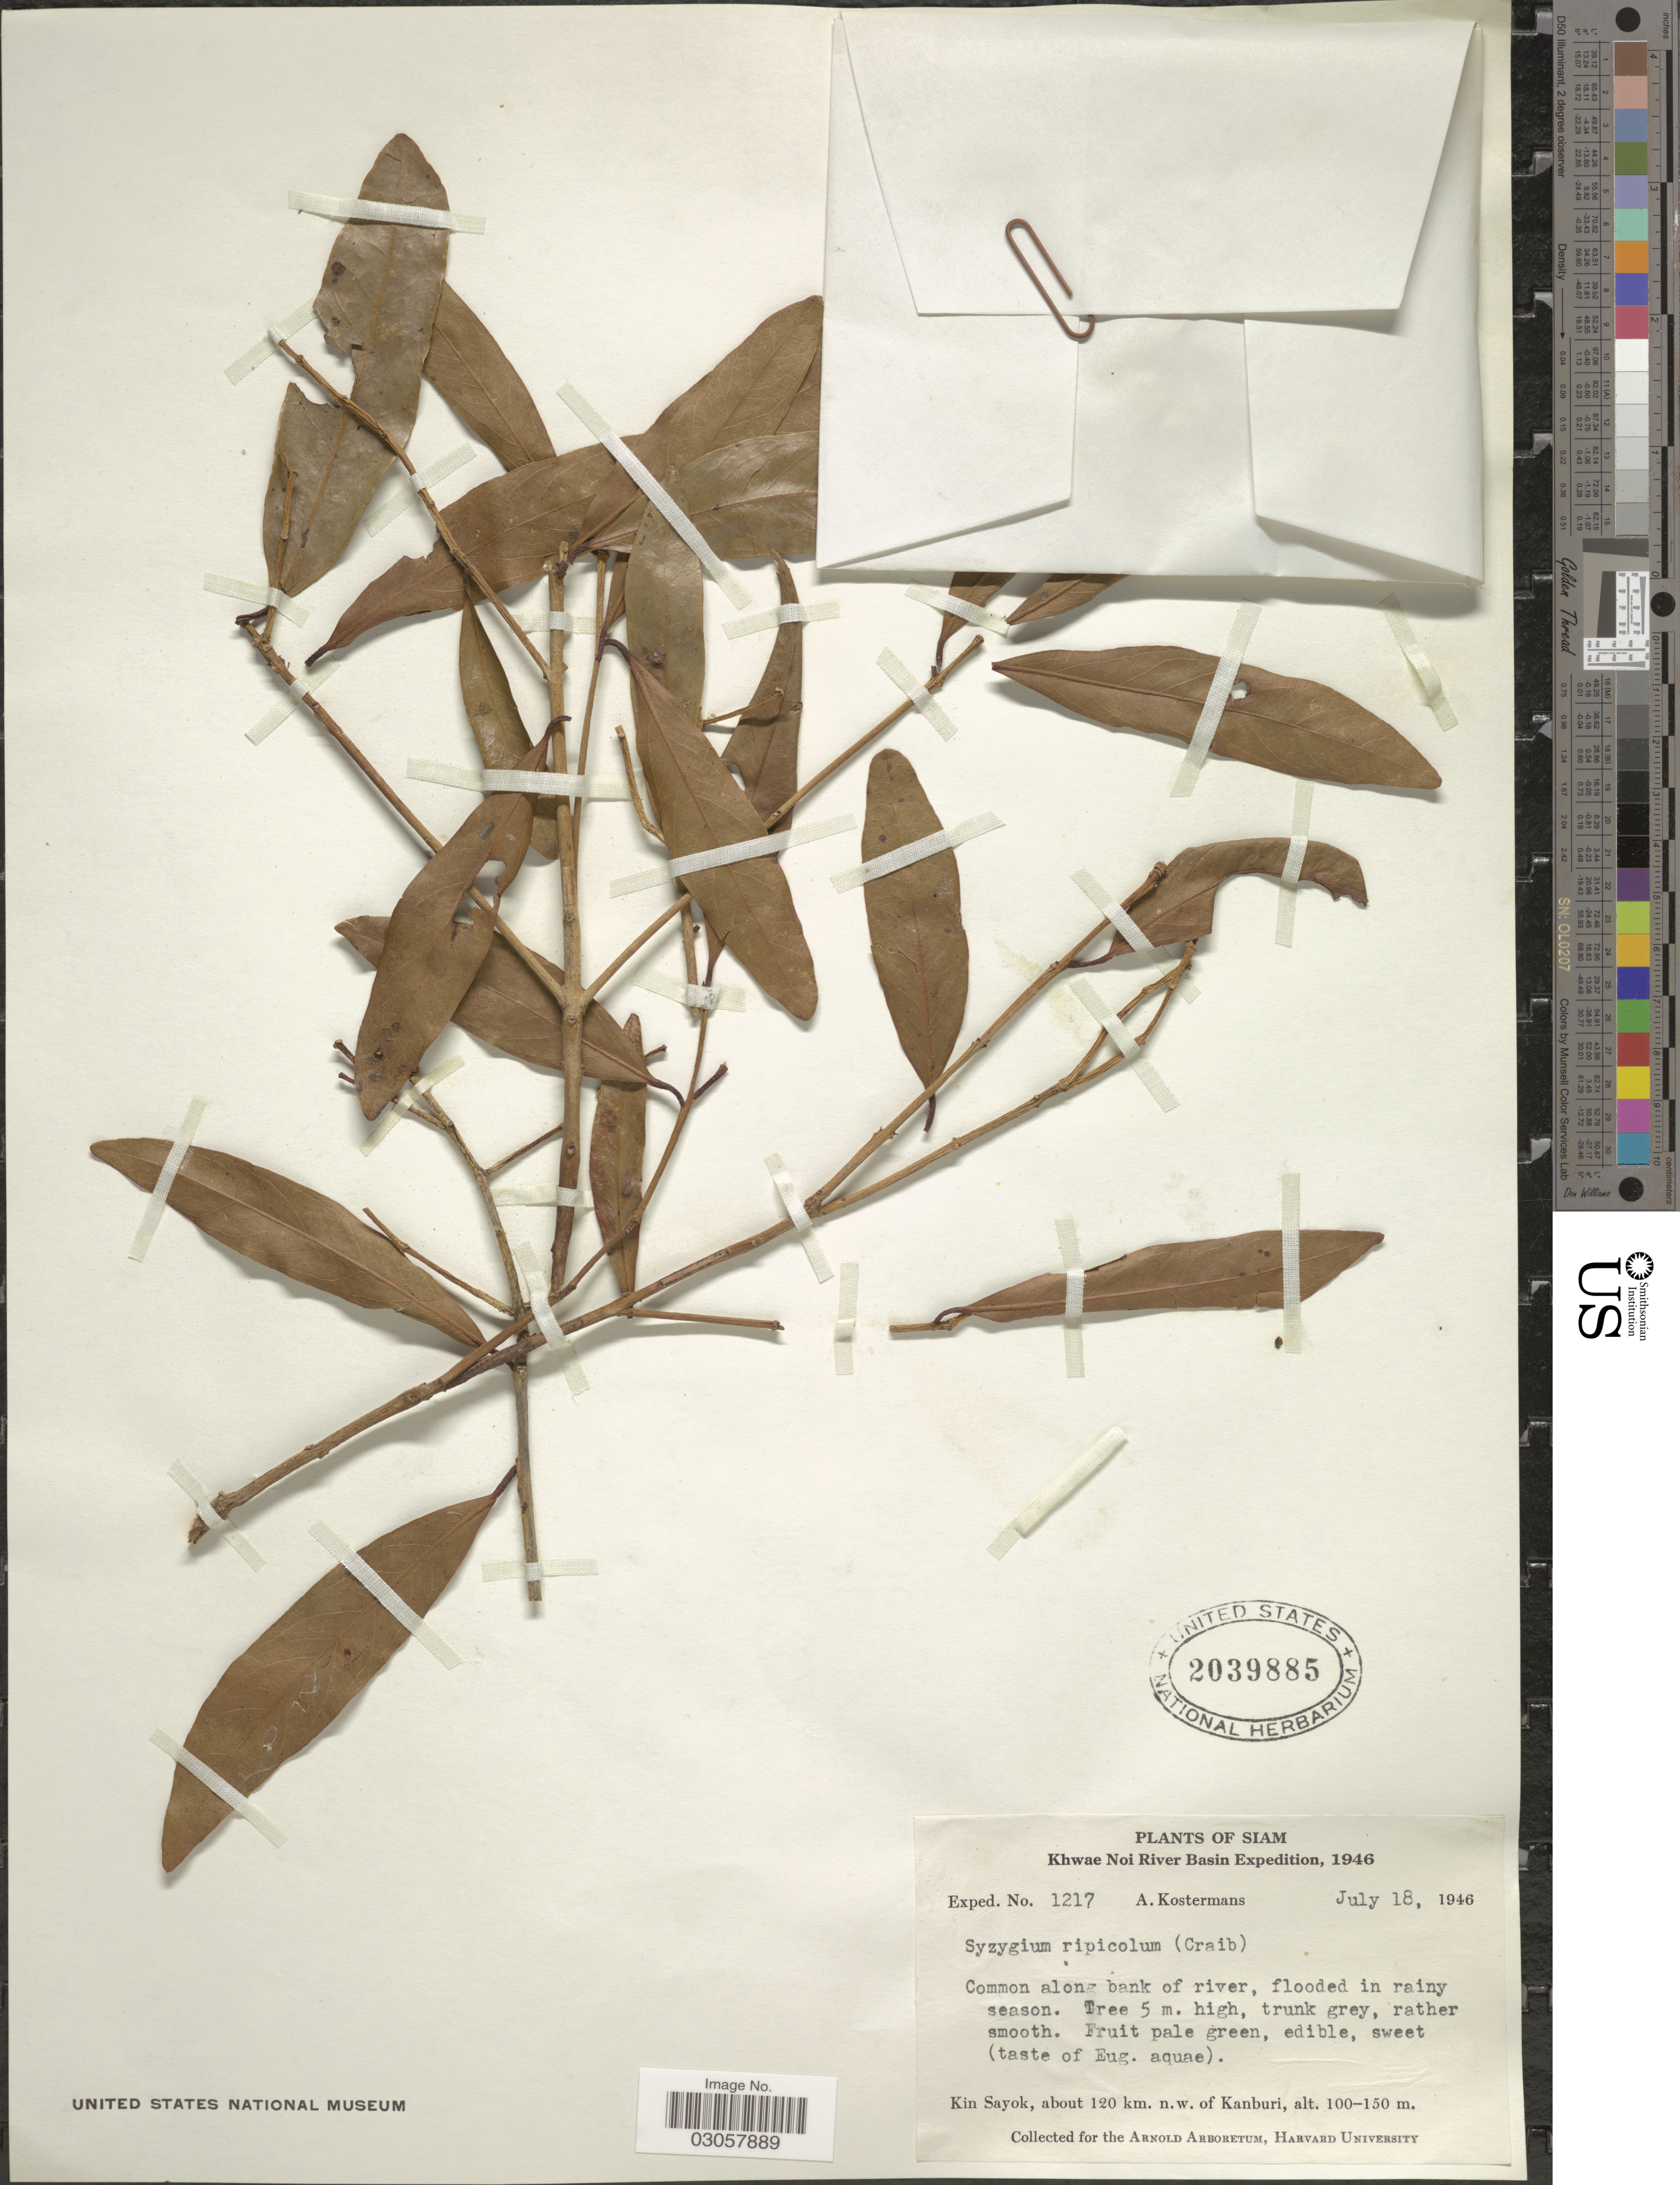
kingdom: Plantae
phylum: Tracheophyta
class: Magnoliopsida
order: Myrtales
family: Myrtaceae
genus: Syzygium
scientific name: Syzygium ripicola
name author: (Craib) Merr. & L.M. Perry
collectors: A. J. G. Kostermans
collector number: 1217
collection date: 1946-07-18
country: Thailand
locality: Siam, Khwae Noi River Basin. Common along bank of river. Kin Sayok, about 120 km. n.w. of Kanburi.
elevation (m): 100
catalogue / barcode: US 2039885